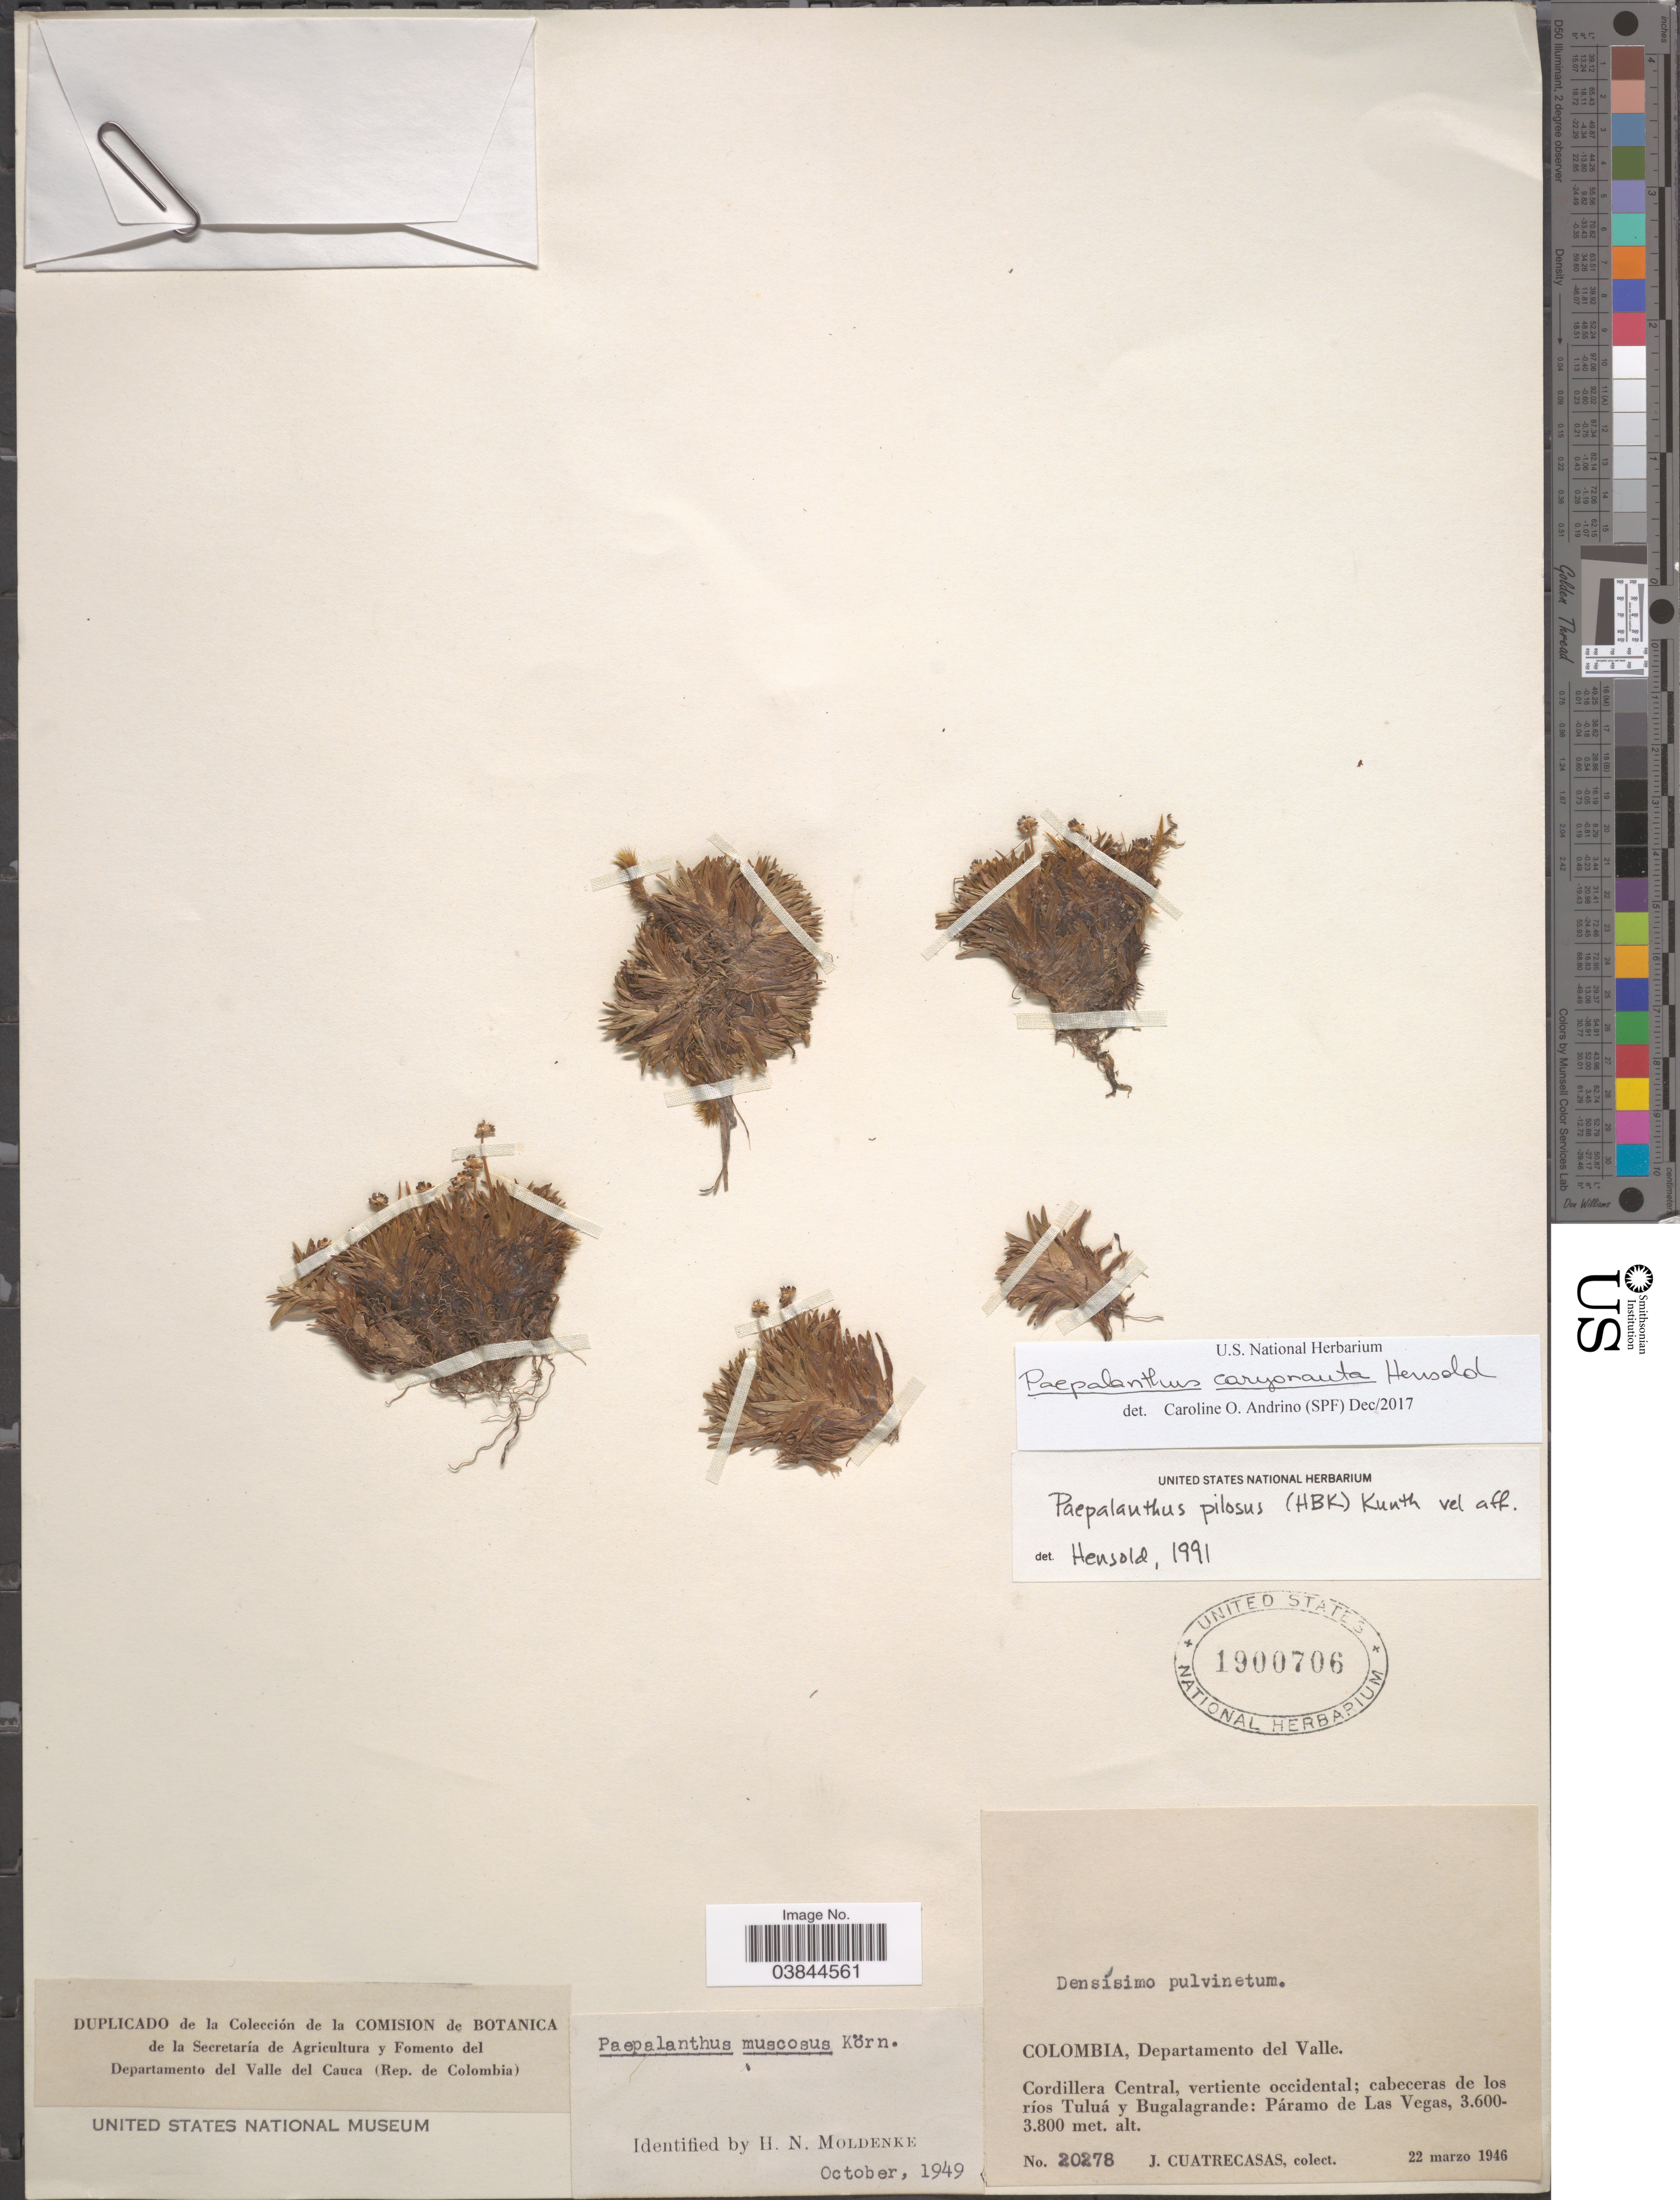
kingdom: Plantae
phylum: Tracheophyta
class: Liliopsida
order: Poales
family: Eriocaulaceae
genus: Paepalanthus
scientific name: Paepalanthus caryonauta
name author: Hensold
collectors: J. Cuatrecasas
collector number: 20278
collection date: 1946-03-22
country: Colombia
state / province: Valle del Cauca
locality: Departamento del Valle. Cordillera Central, vertiente occidental; cabeceras de los ríos Tuluá y Bugalagrande: Páramo de Las Vegas.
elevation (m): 3600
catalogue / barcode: US 1900706